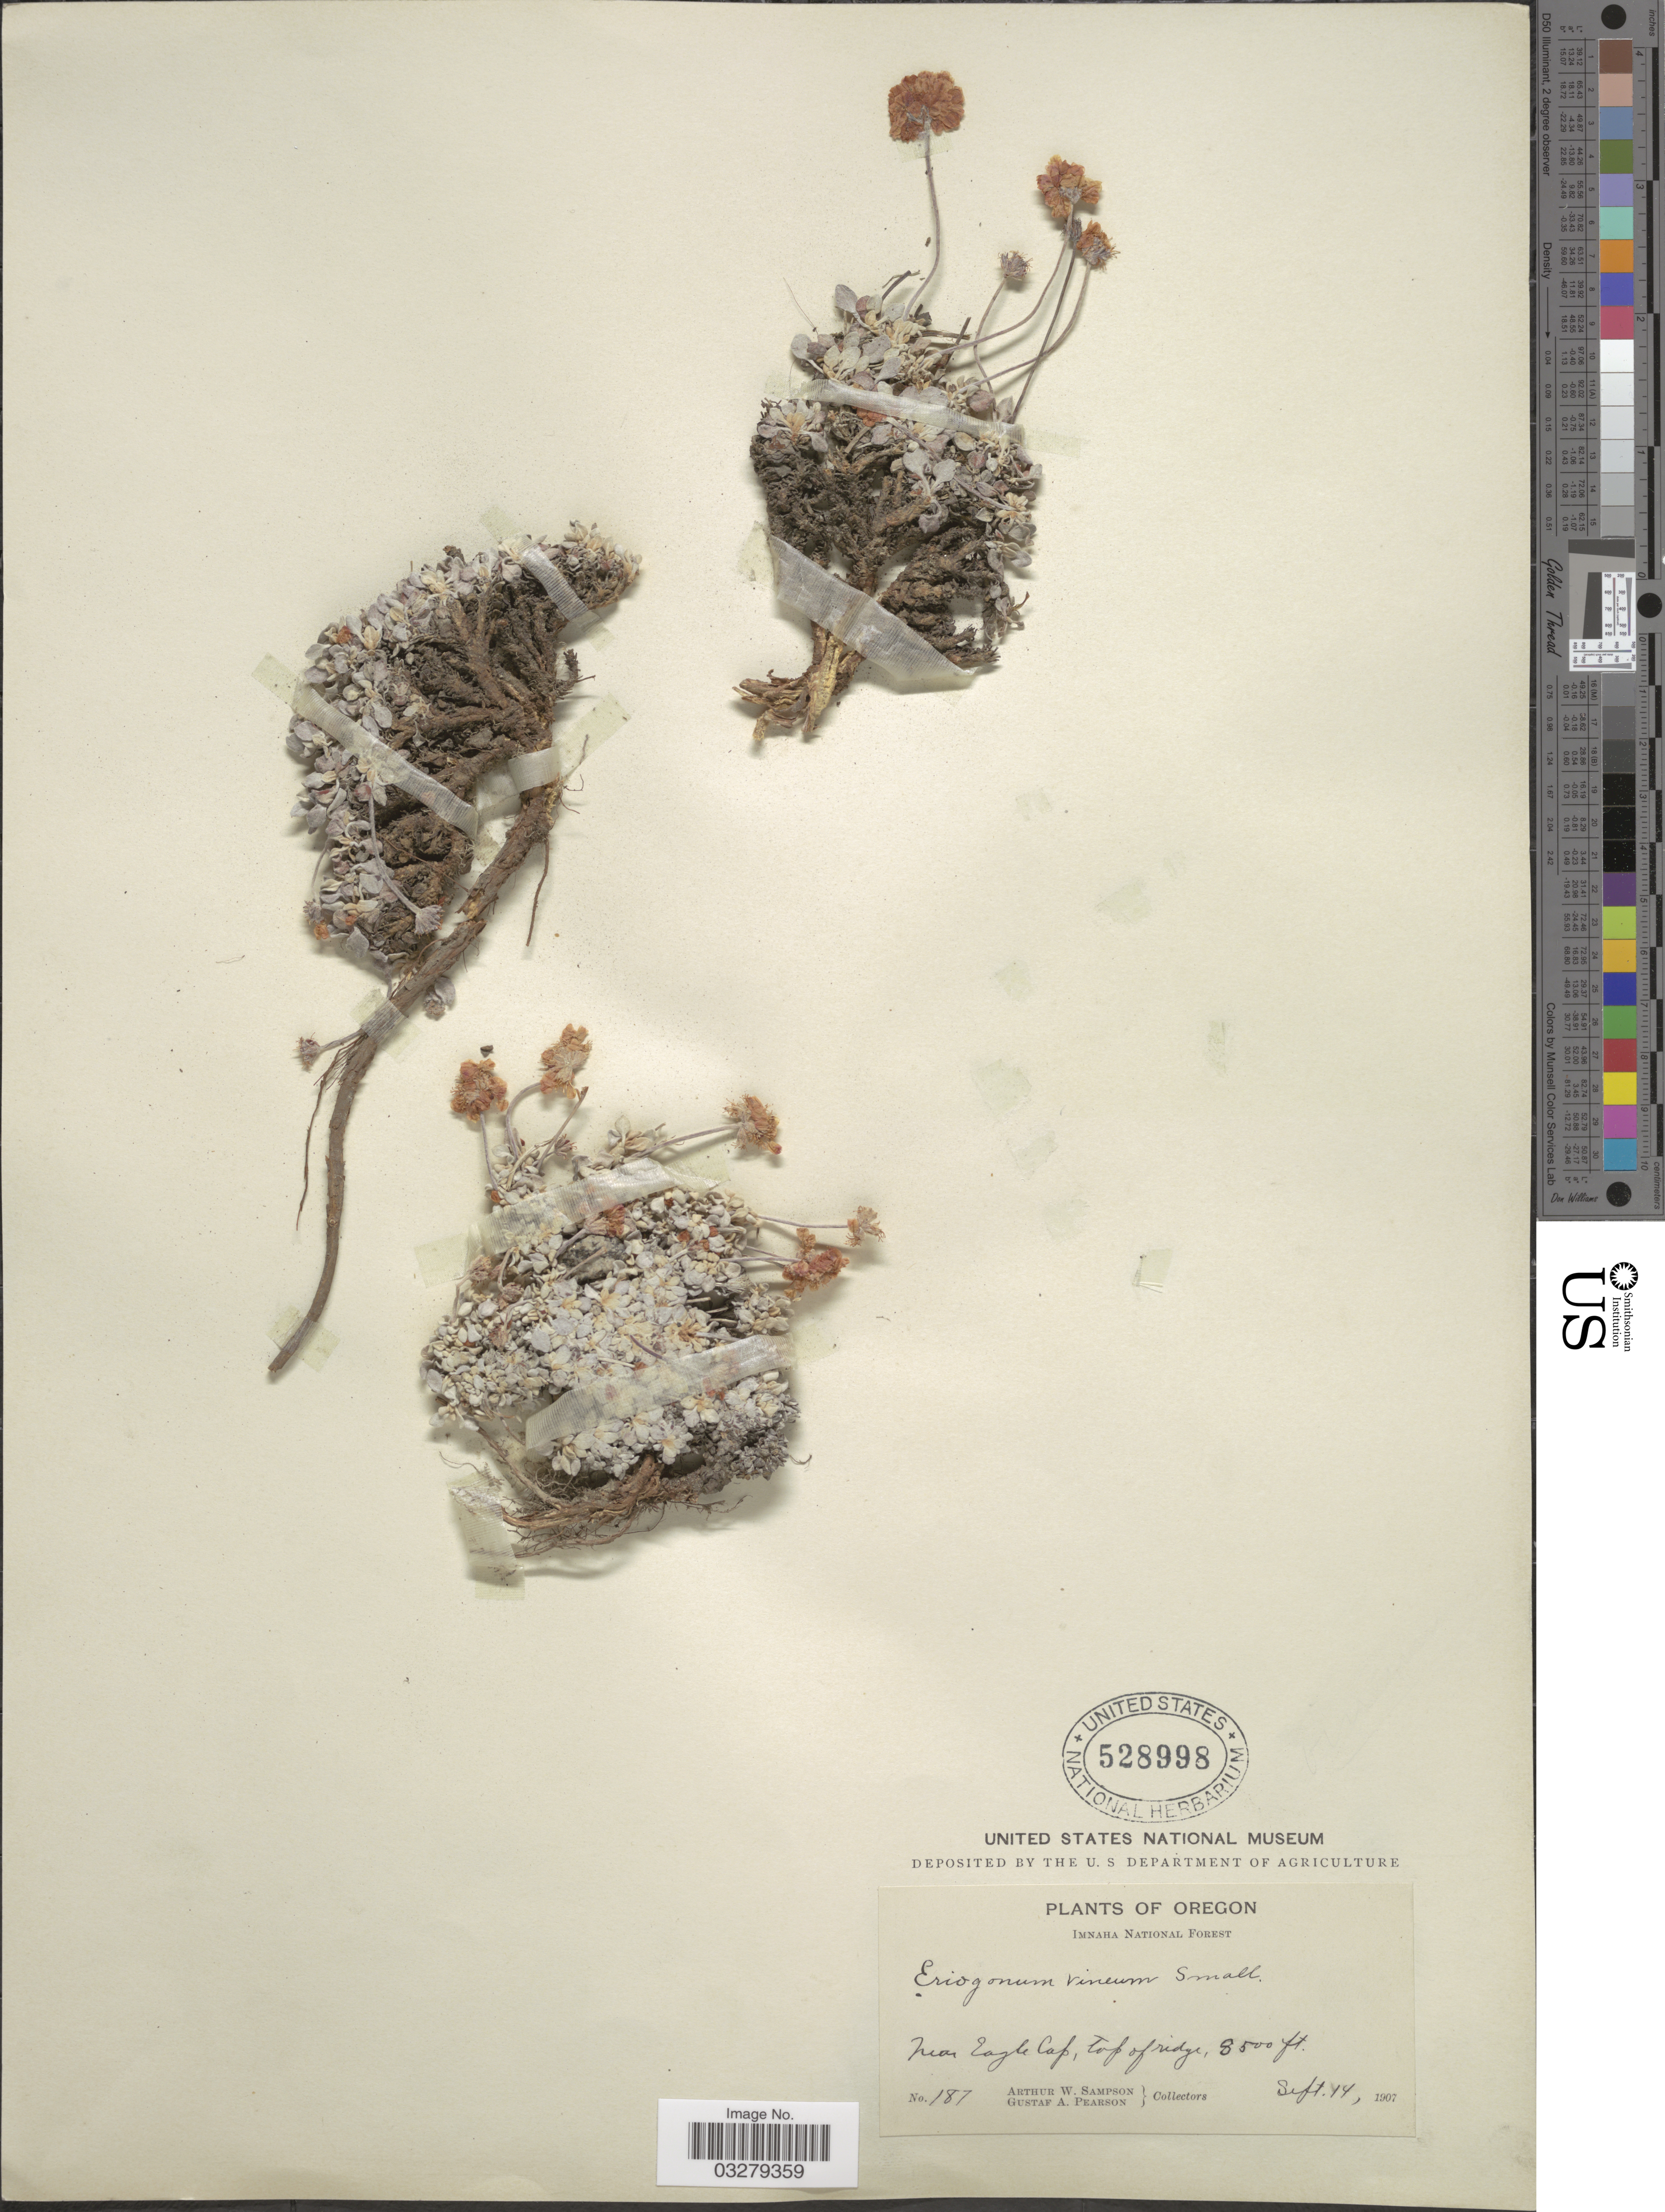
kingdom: Plantae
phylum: Tracheophyta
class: Magnoliopsida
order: Caryophyllales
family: Polygonaceae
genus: Eriogonum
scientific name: Eriogonum ovalifolium var. depressum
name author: Blank.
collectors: A. Sampson & G. Pearson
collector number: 187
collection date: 1907-09-14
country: United States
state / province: Oregon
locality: Imnaha National Forest, Near Eagle Cap.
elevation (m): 2591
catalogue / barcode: US 528998